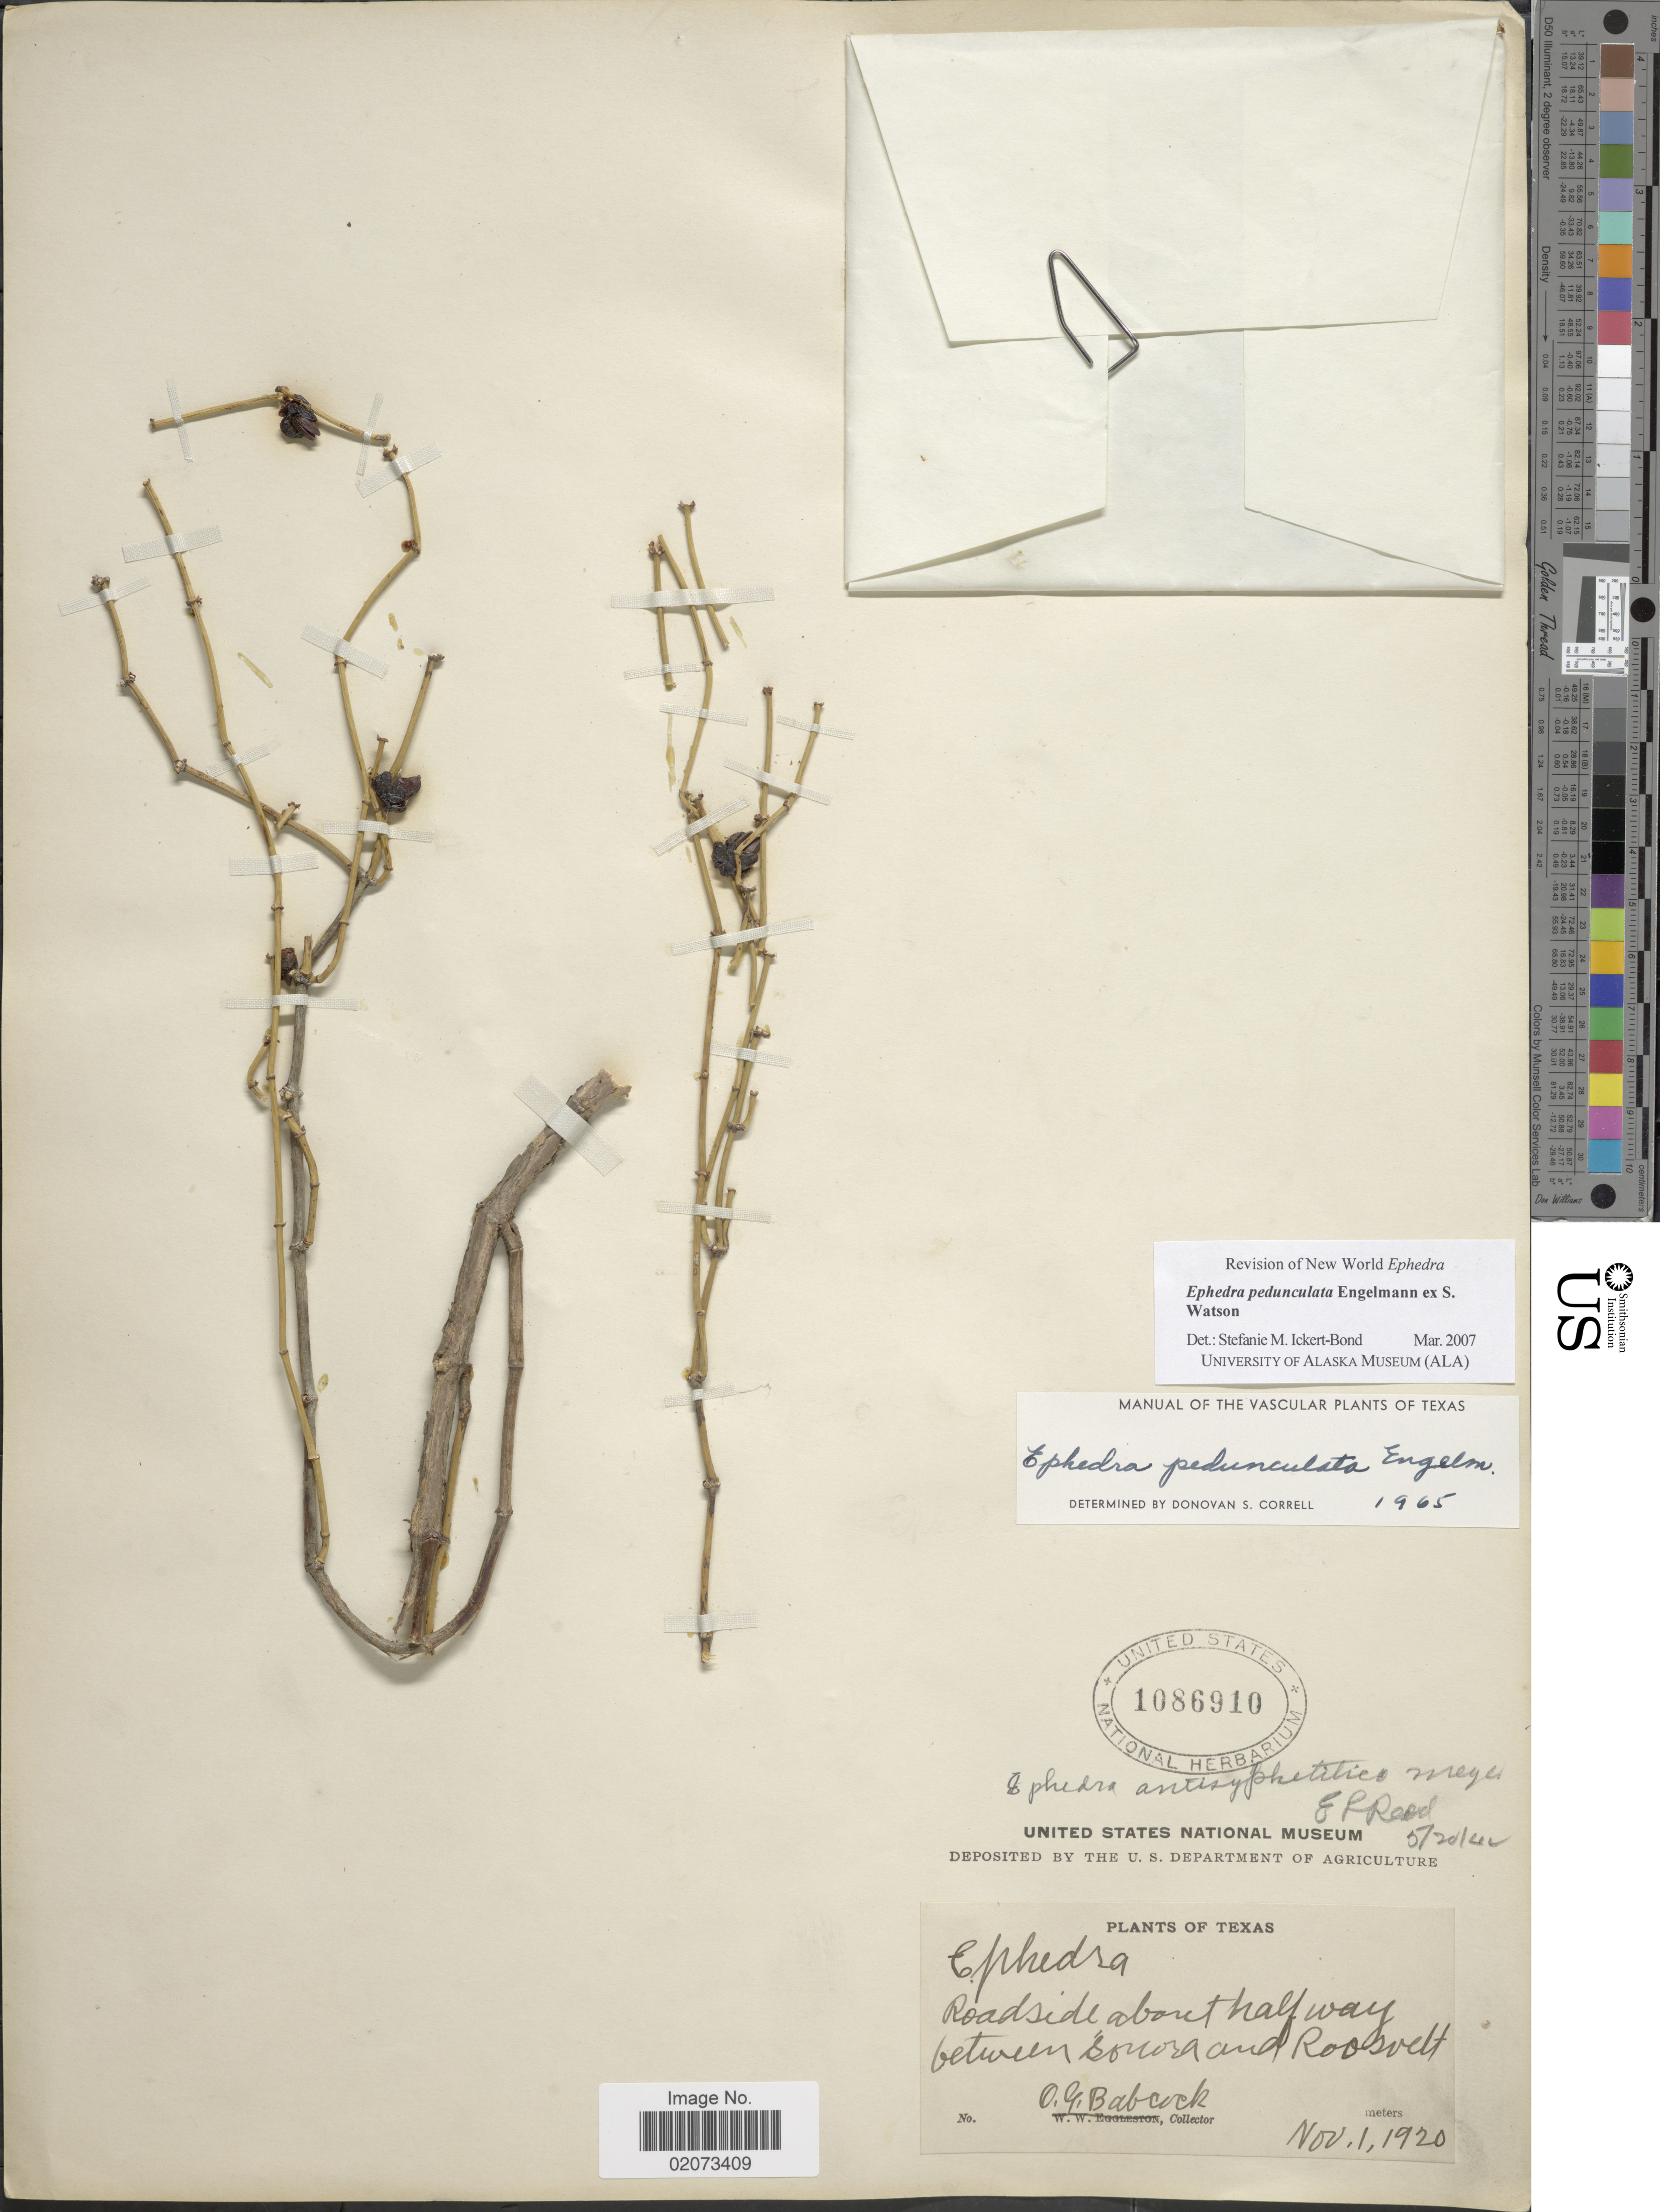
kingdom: Plantae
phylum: Tracheophyta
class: Gnetopsida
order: Ephedrales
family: Ephedraceae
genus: Ephedra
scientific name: Ephedra pedunculata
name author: Engelm. ex S. Watson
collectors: O. Babcock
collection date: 1920-11-01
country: United States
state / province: Texas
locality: Texas, Roadside abot halfway between sonora and Roosvelt.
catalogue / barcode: US 1086910